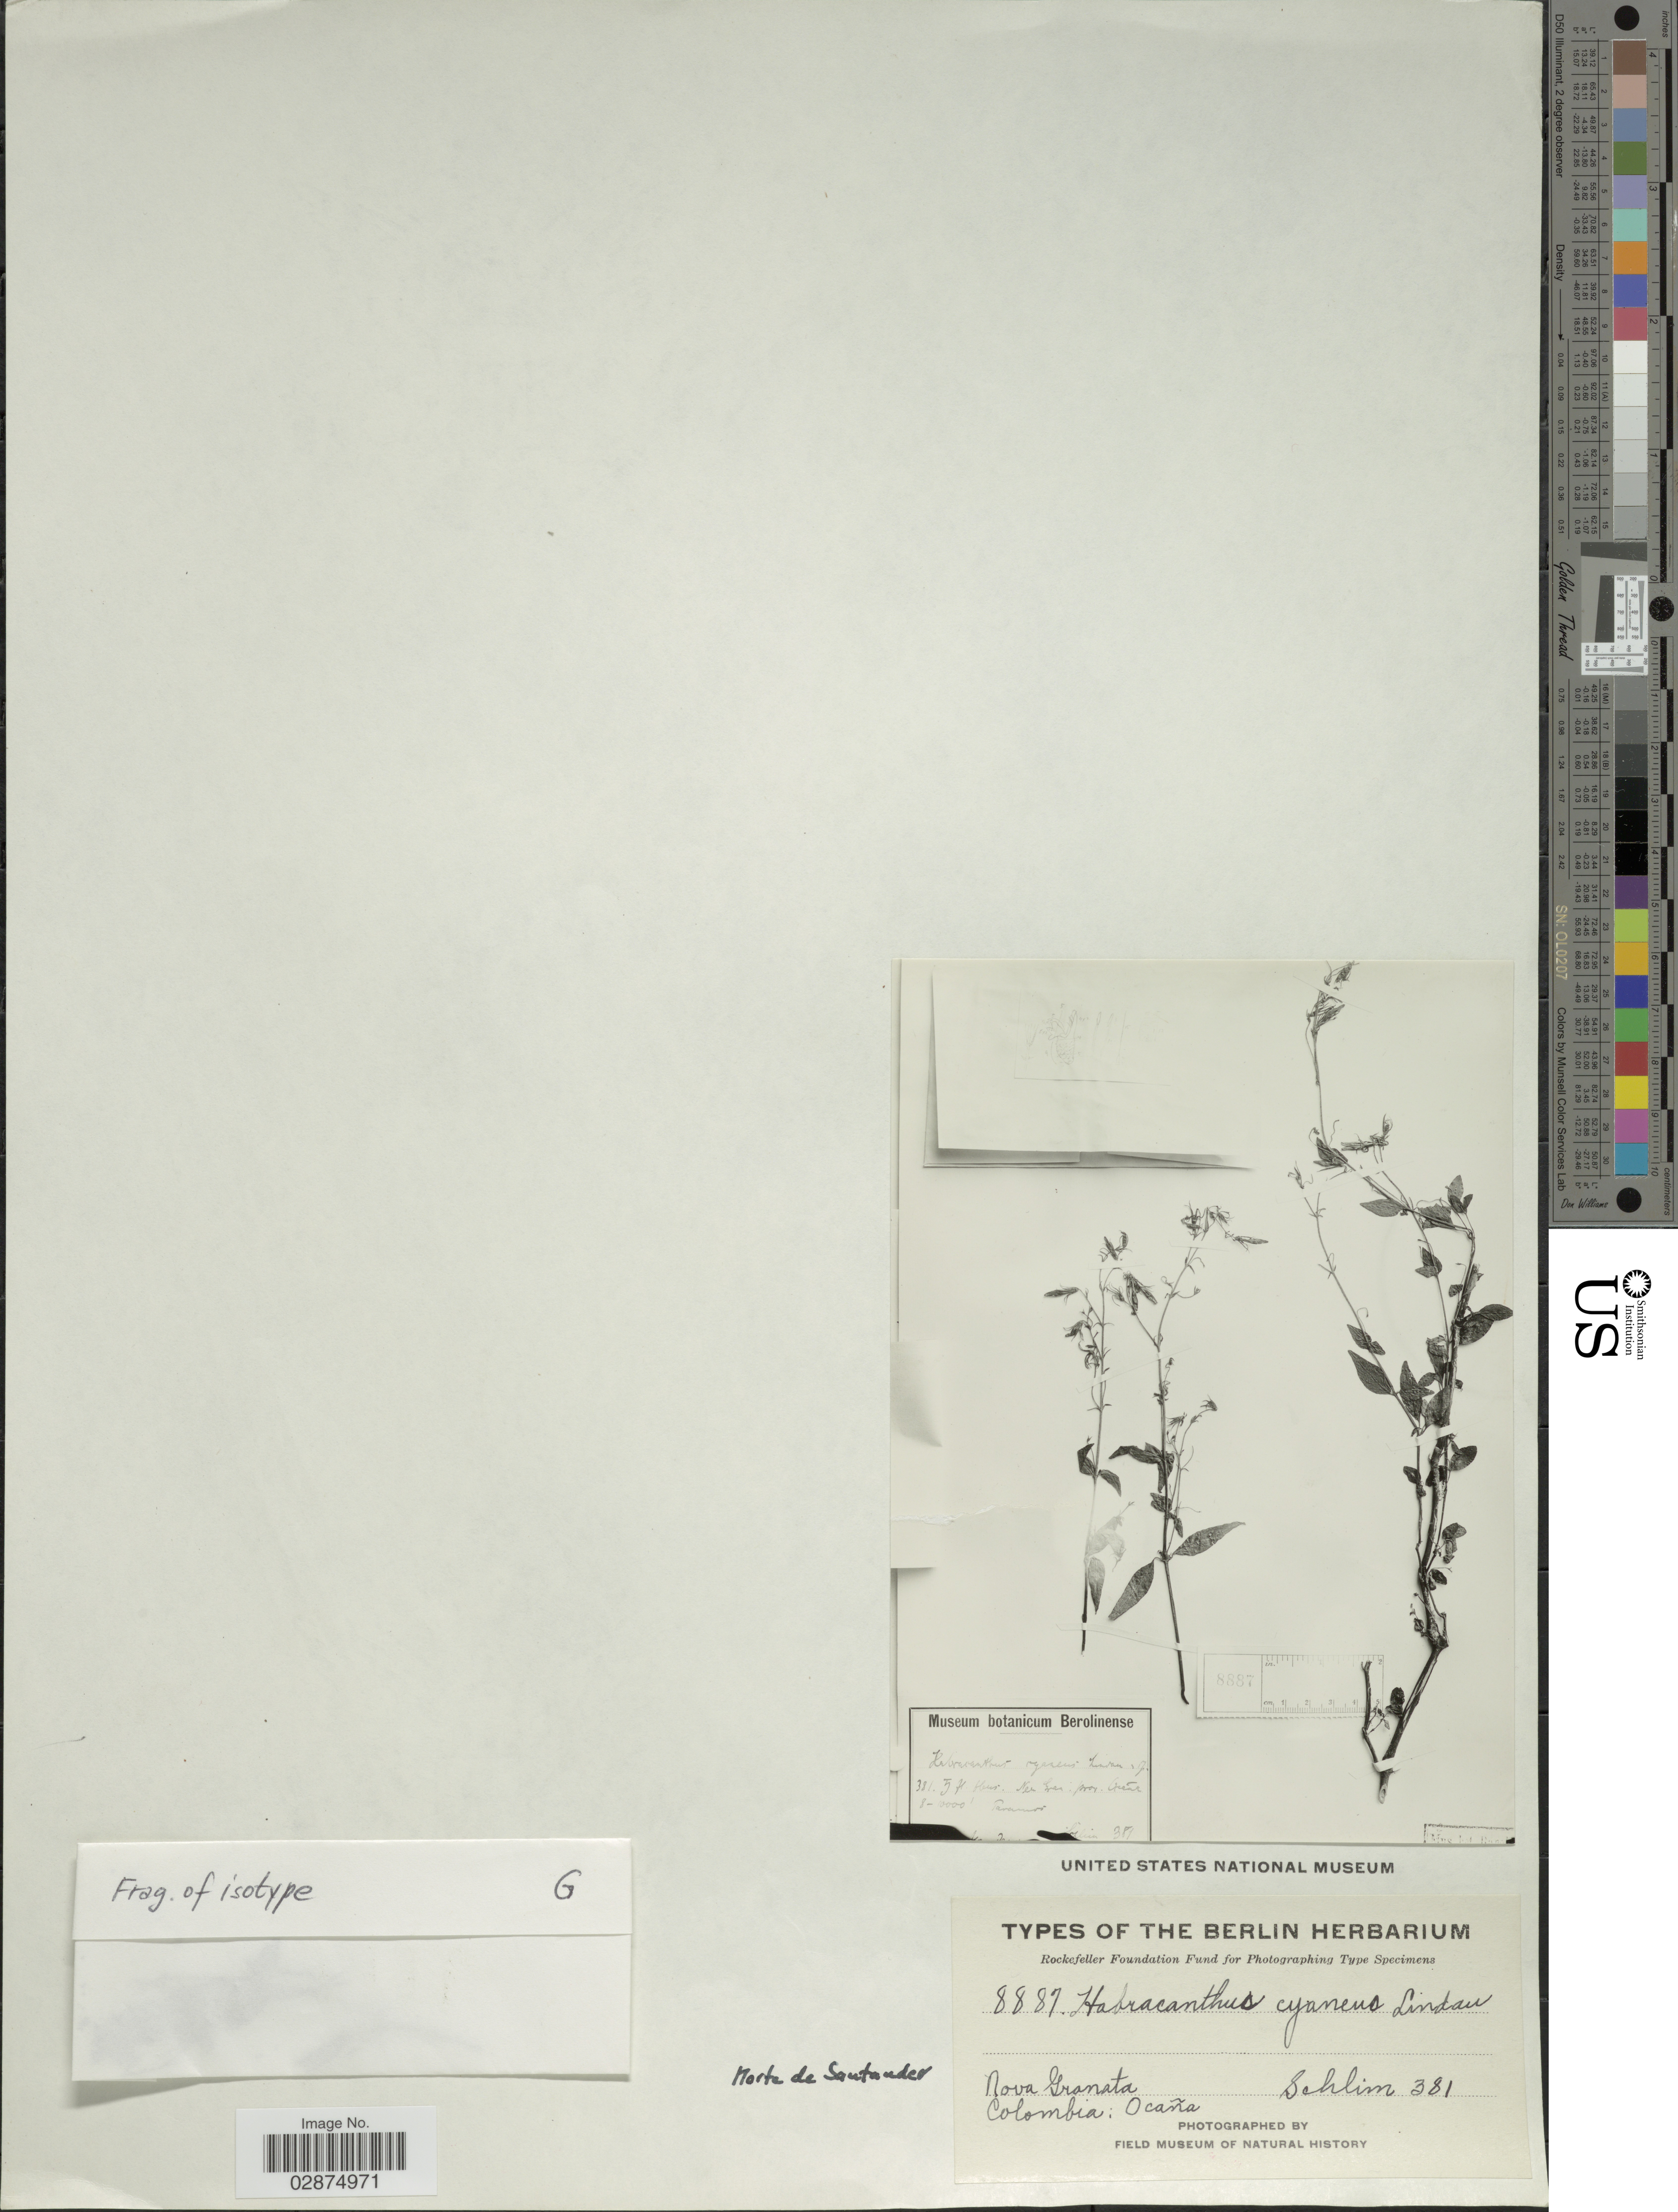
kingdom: Plantae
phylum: Tracheophyta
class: Magnoliopsida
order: Lamiales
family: Acanthaceae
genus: Habracanthus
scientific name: Habracanthus cyaneus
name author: Lindau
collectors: Schlim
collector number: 381/8887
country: Colombia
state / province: Norte de Santander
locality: Nova Granata. Ocaña.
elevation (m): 2438